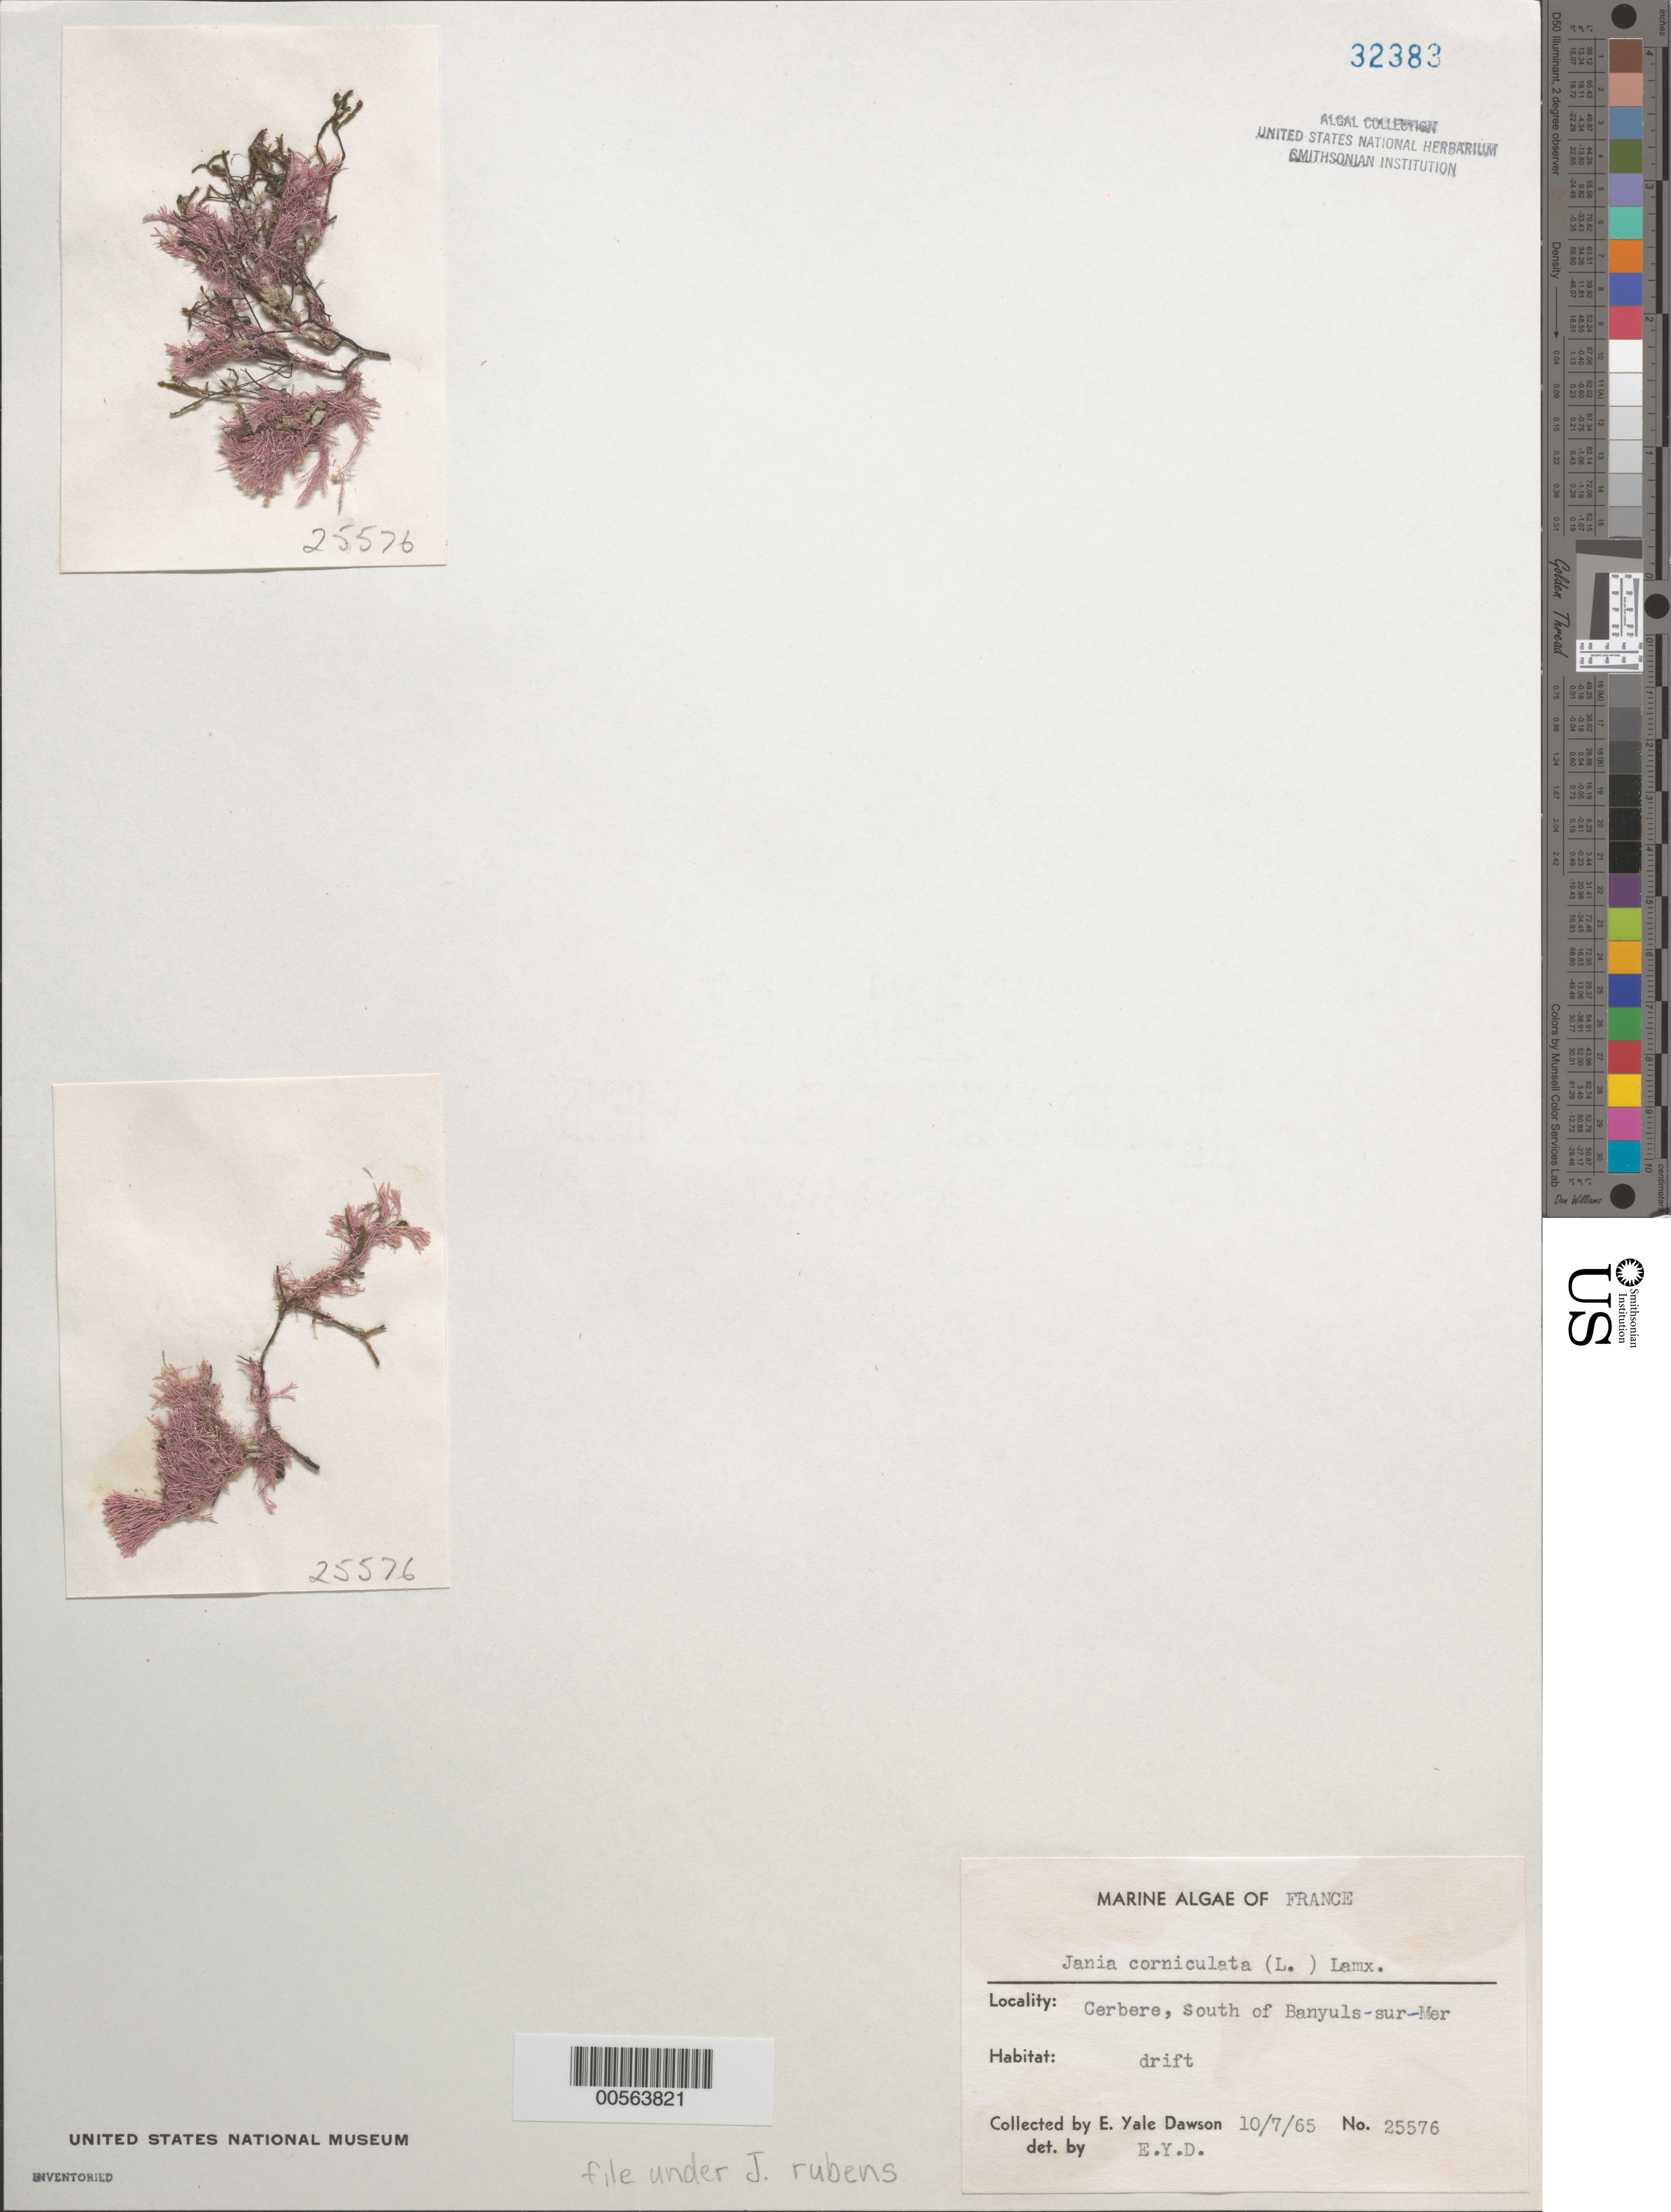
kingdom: Plantae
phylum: Rhodophyta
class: Florideophyceae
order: Corallinales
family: Corallinaceae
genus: Jania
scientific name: Jania rubens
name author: (L.) J.V.Lamouroux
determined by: Dawson, E. Y.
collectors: E. Y. Dawson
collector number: EYD 25576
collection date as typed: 07 Oct 1965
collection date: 1965-10-07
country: France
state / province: Occitanie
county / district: Pyrénées-Orientales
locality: Cerbere, south of Banyuls-sur-Mer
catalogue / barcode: US 32383